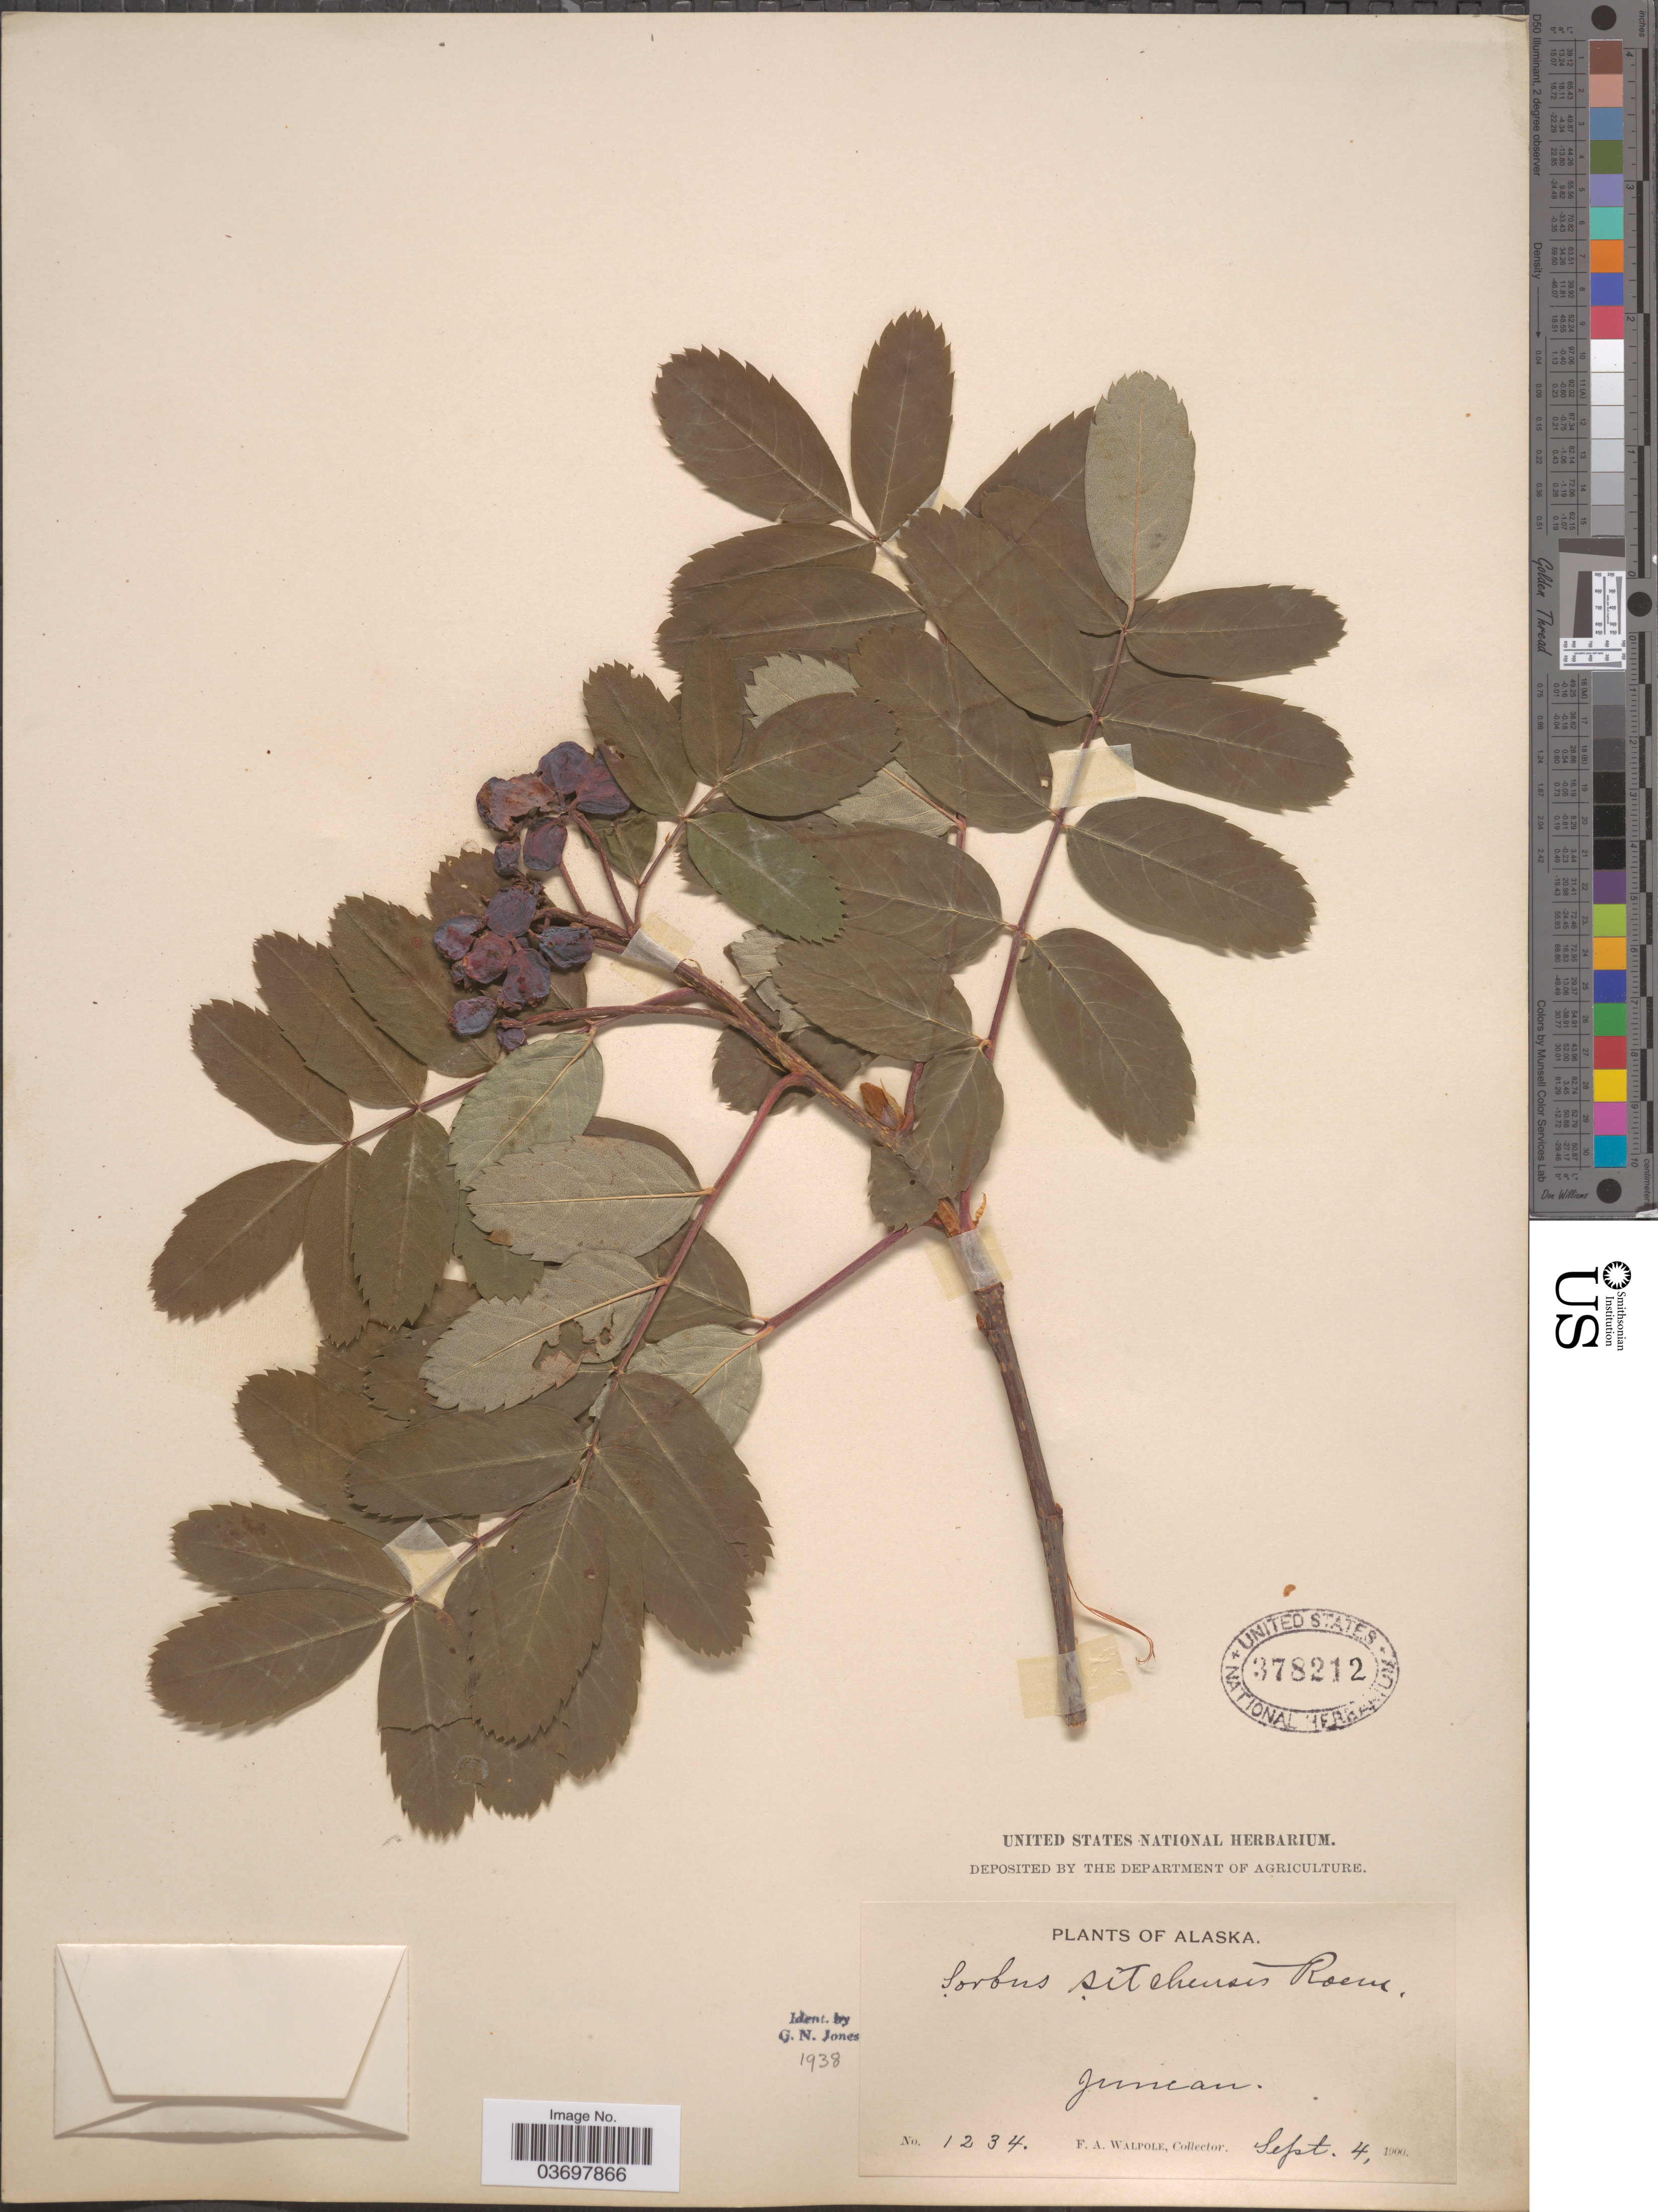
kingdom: Plantae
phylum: Tracheophyta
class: Magnoliopsida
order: Rosales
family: Rosaceae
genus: Sorbus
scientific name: Sorbus sitchensis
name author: M. Roem.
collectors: F. Walpole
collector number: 1234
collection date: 1900-09-04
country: United States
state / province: Alaska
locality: Juncan.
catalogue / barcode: US 378212